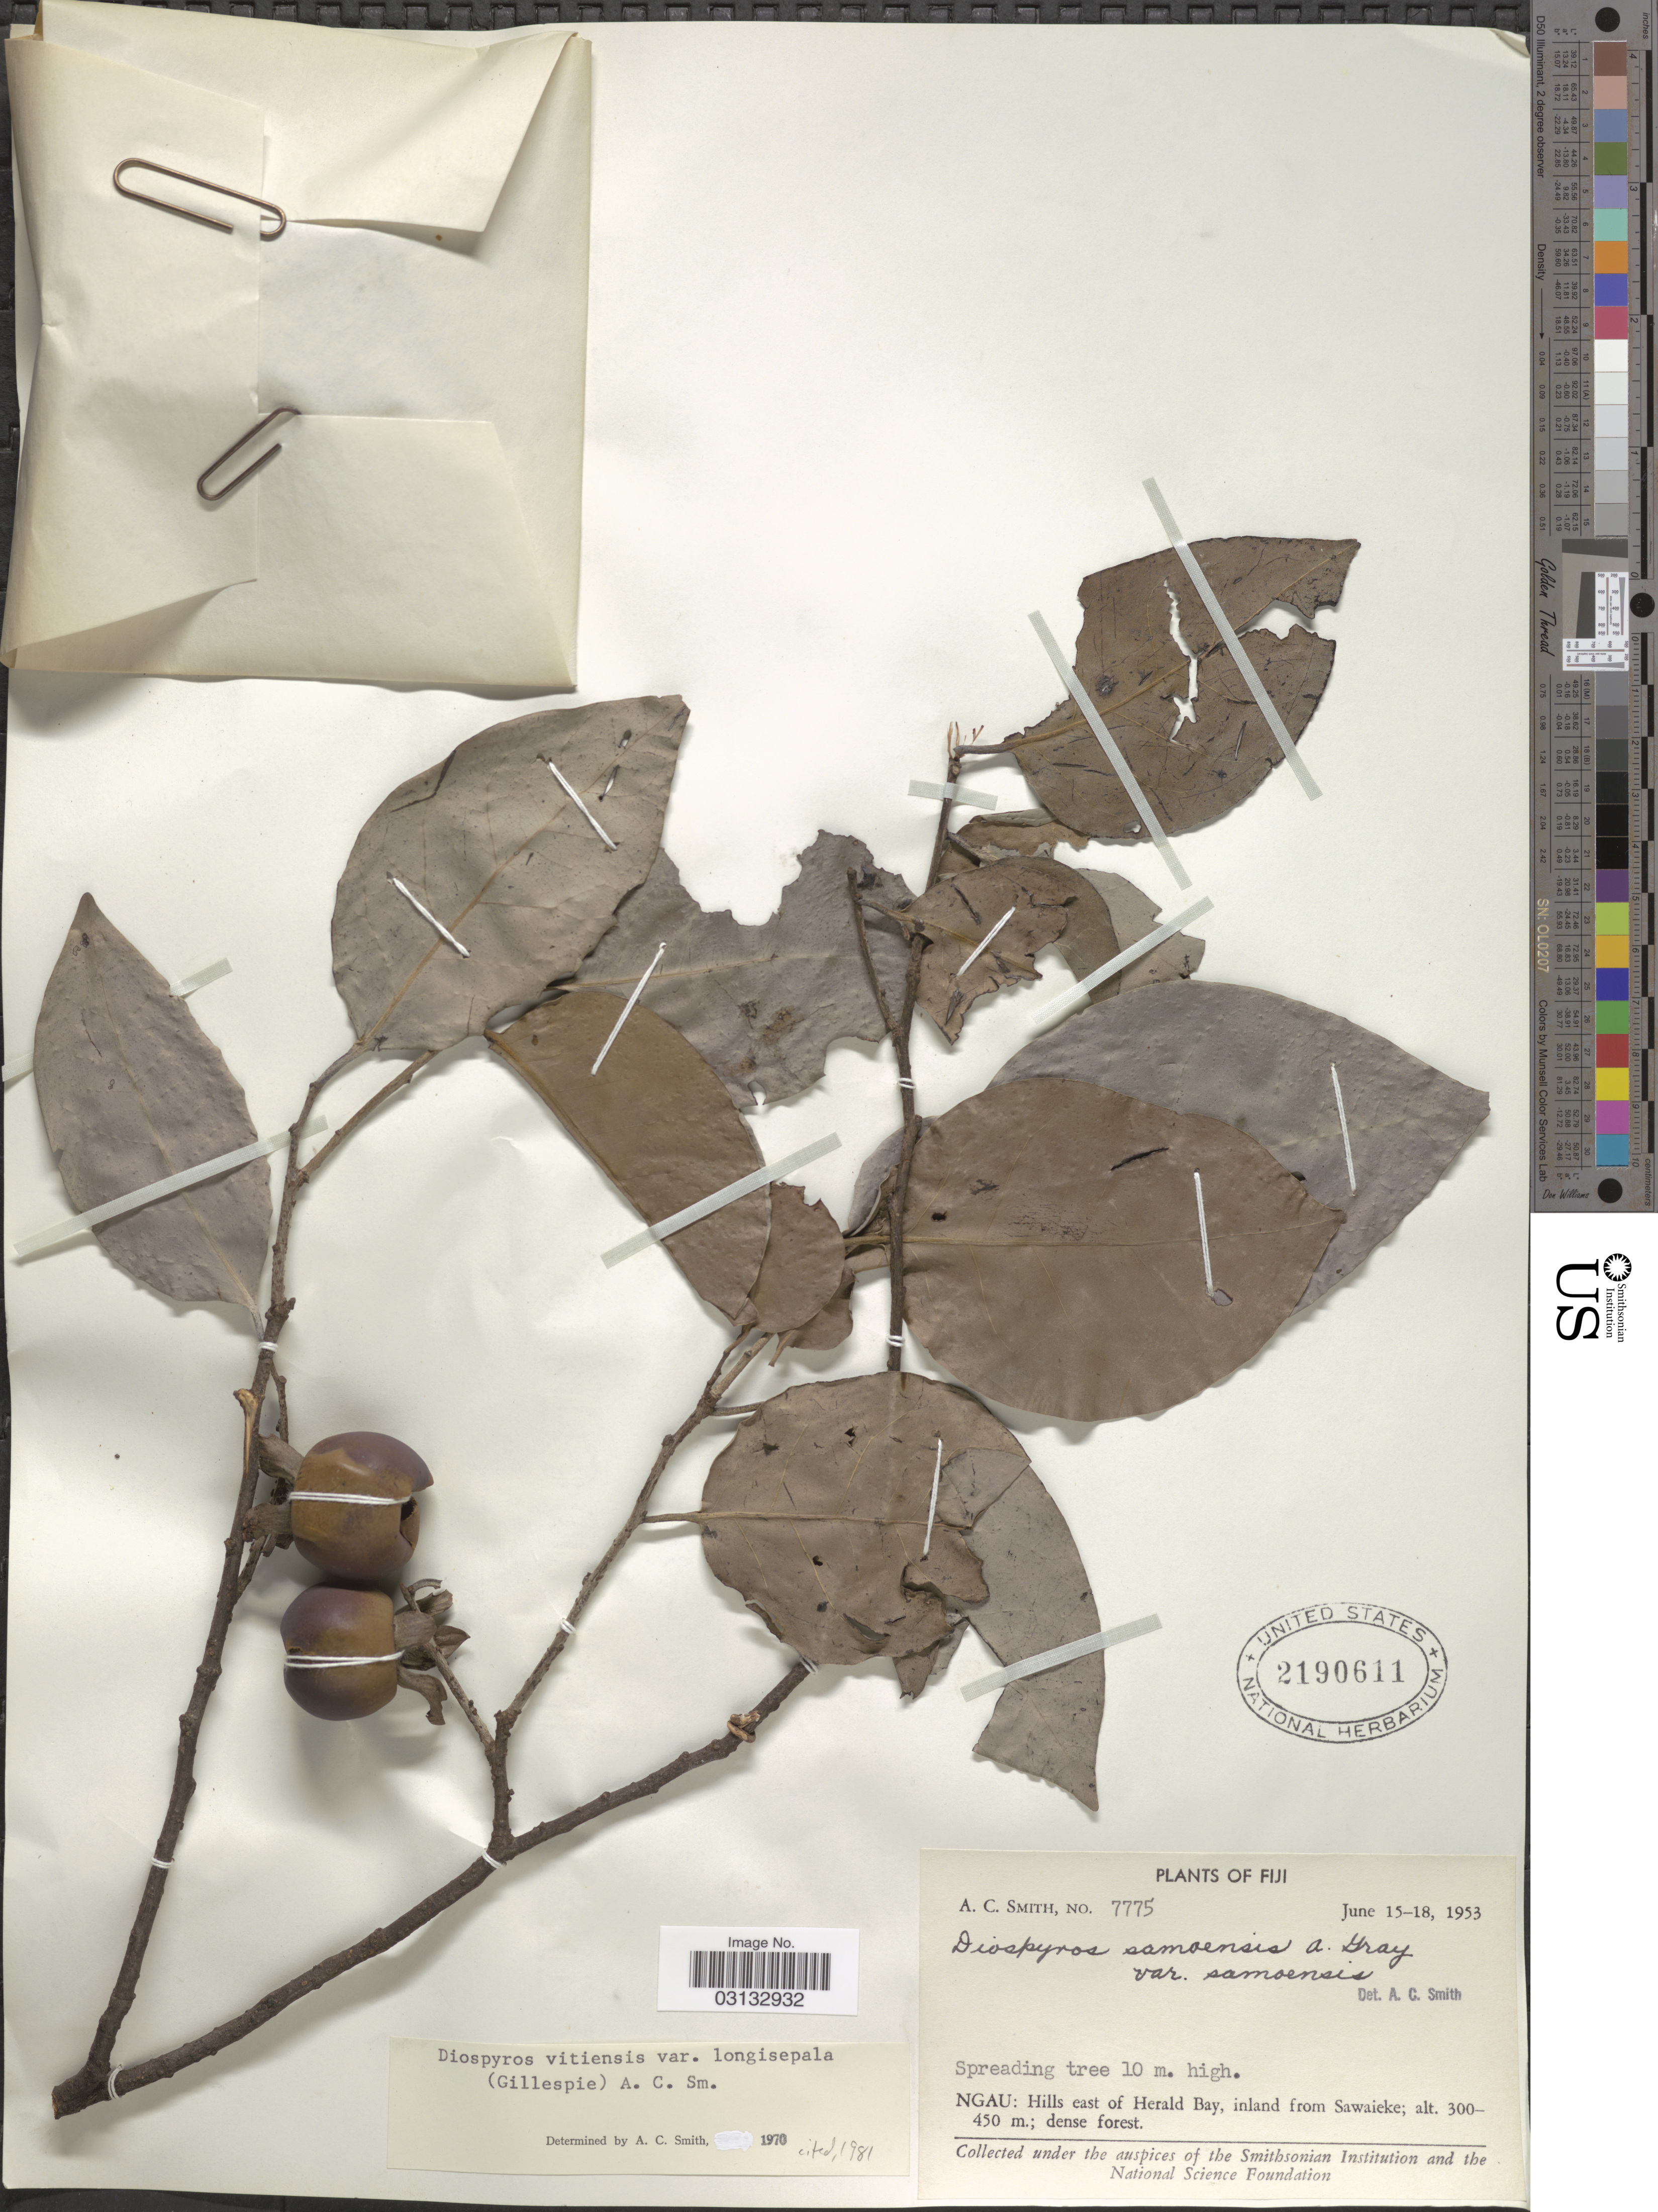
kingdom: Plantae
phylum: Tracheophyta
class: Magnoliopsida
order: Ericales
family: Ebenaceae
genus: Diospyros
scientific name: Diospyros vitiensis var. longisepala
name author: (Gillespie) A.C. Sm.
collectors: A. C. Smith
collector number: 7775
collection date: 1953-06-15/1953-06-18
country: Fiji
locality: Ngau: Hills east of Herald Bay, inland from Sawaieke.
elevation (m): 300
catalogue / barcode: US 2190611